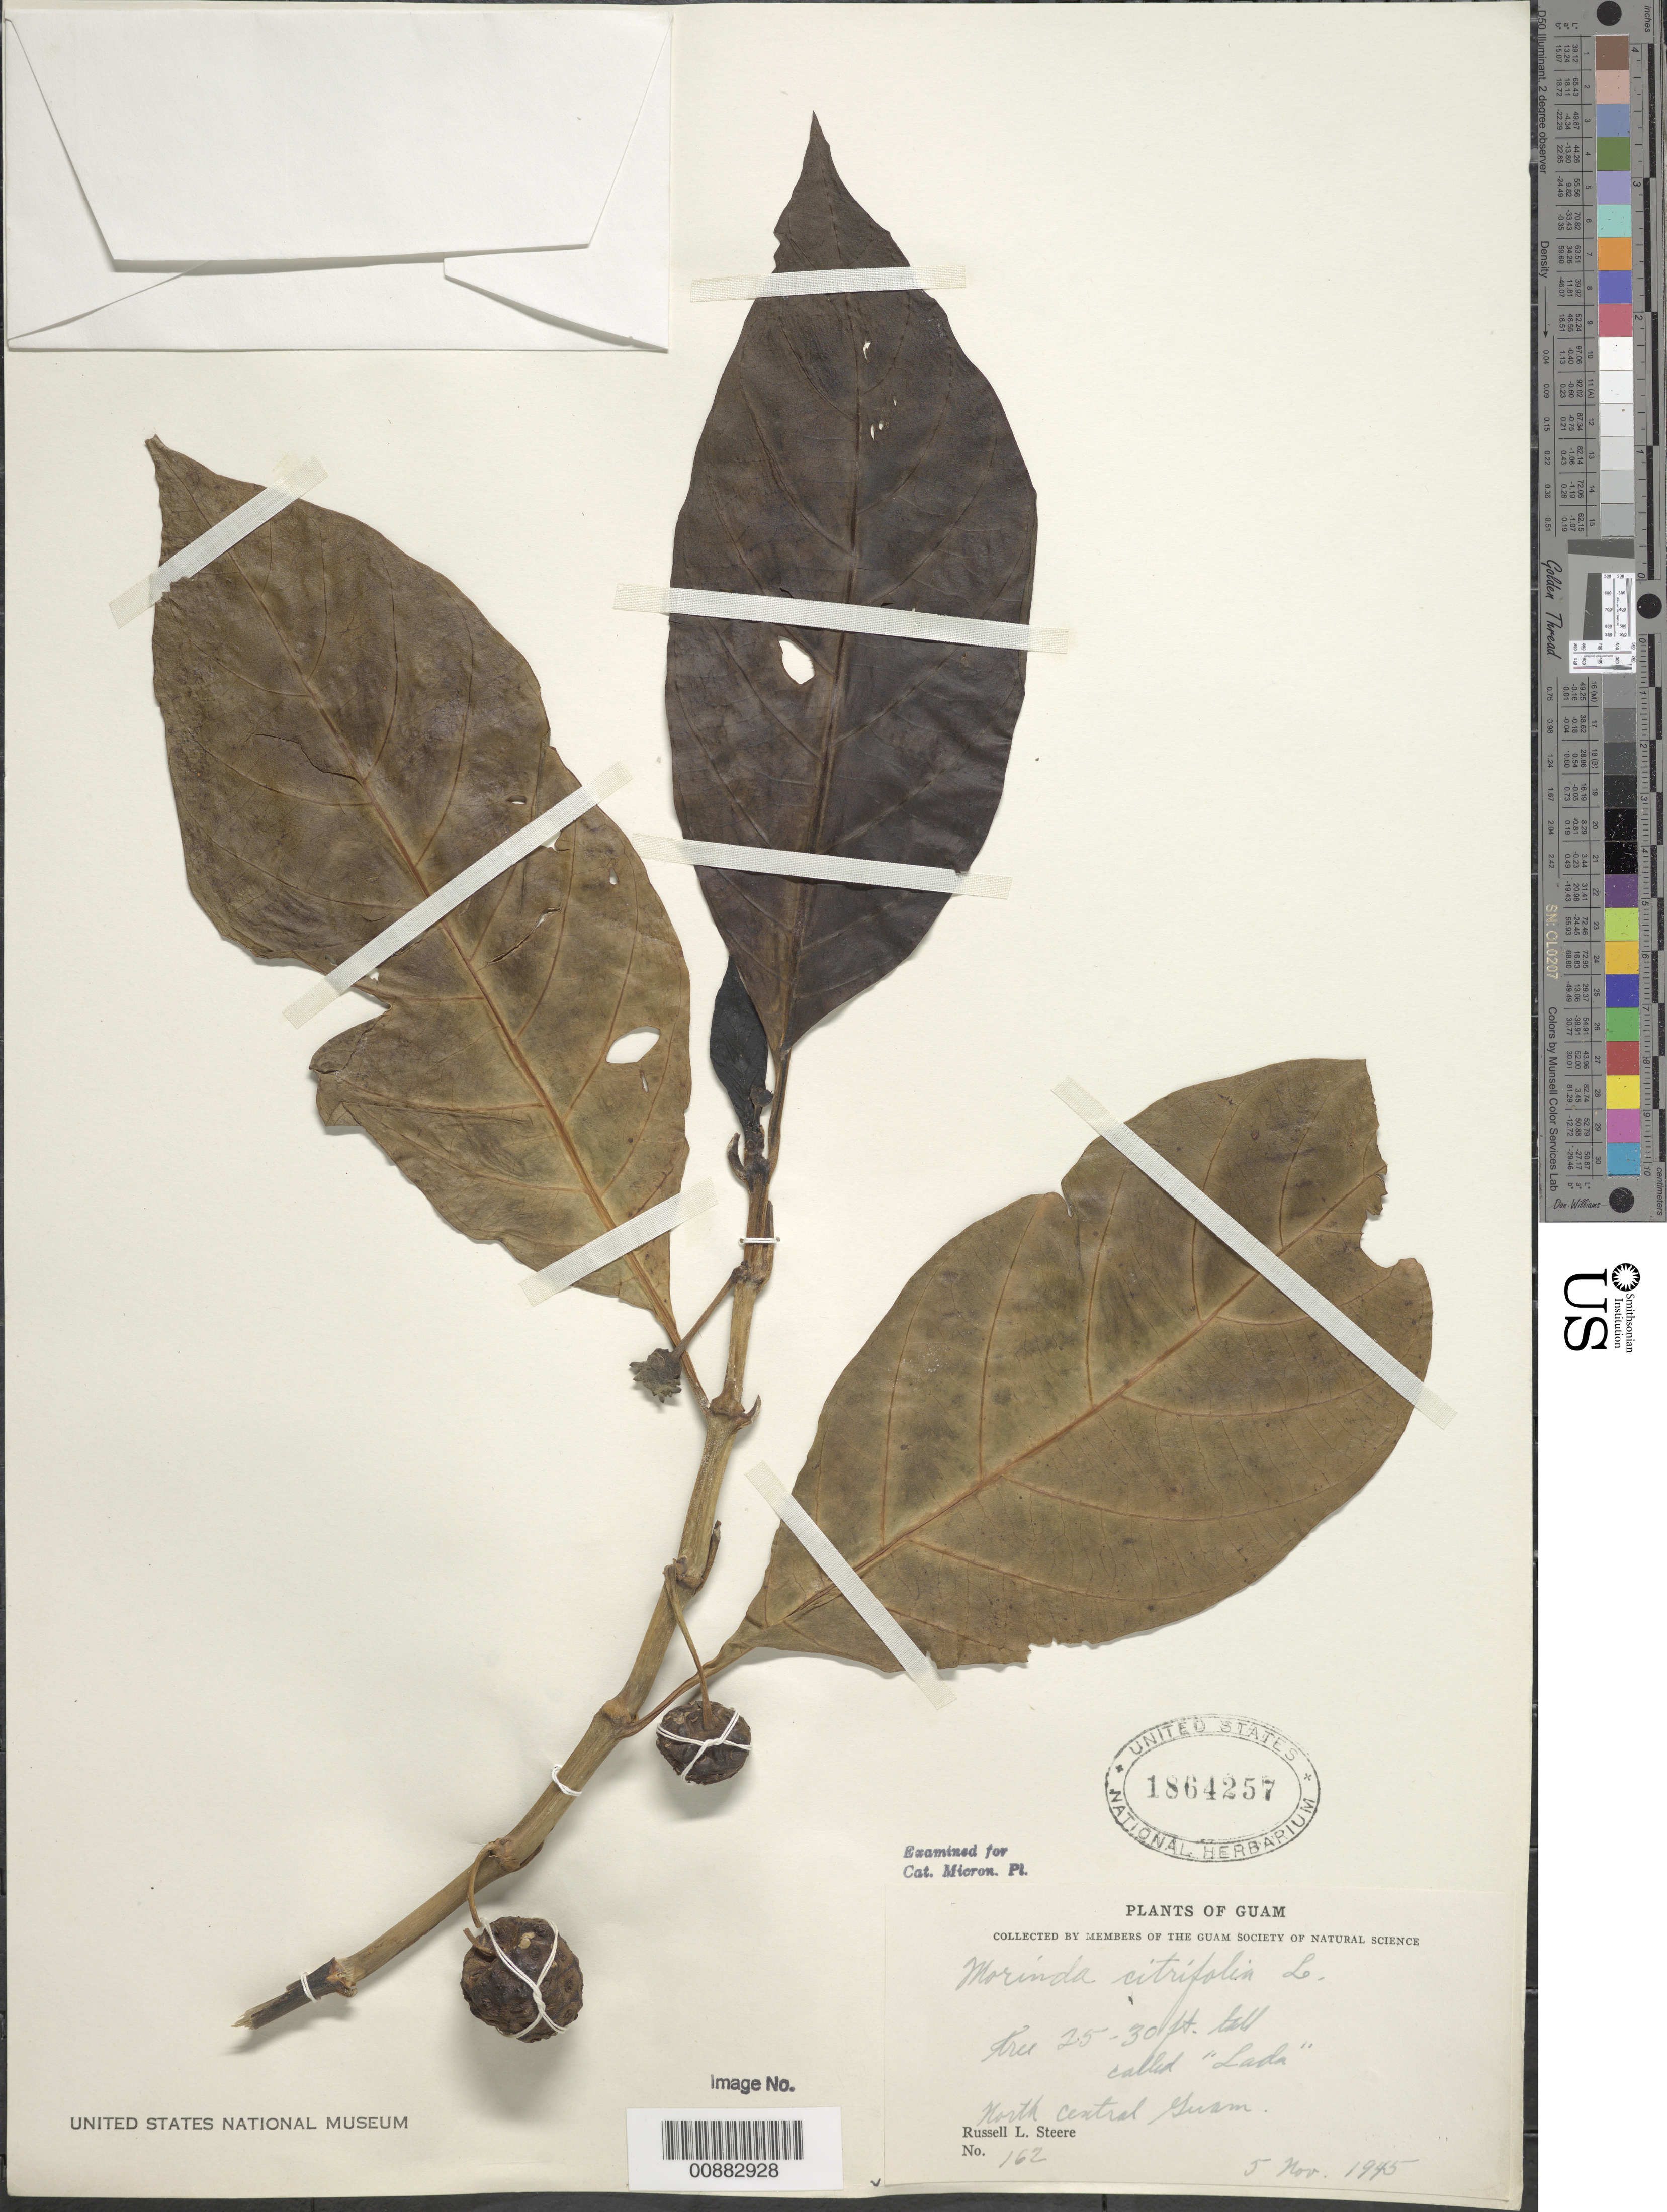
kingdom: Plantae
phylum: Tracheophyta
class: Magnoliopsida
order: Gentianales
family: Rubiaceae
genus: Morinda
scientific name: Morinda citrifolia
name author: L.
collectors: R. L. Steere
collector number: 162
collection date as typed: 05 Nov 1945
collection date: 1945-11-05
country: Guam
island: Guam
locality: N central Guam.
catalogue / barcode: US 1864257